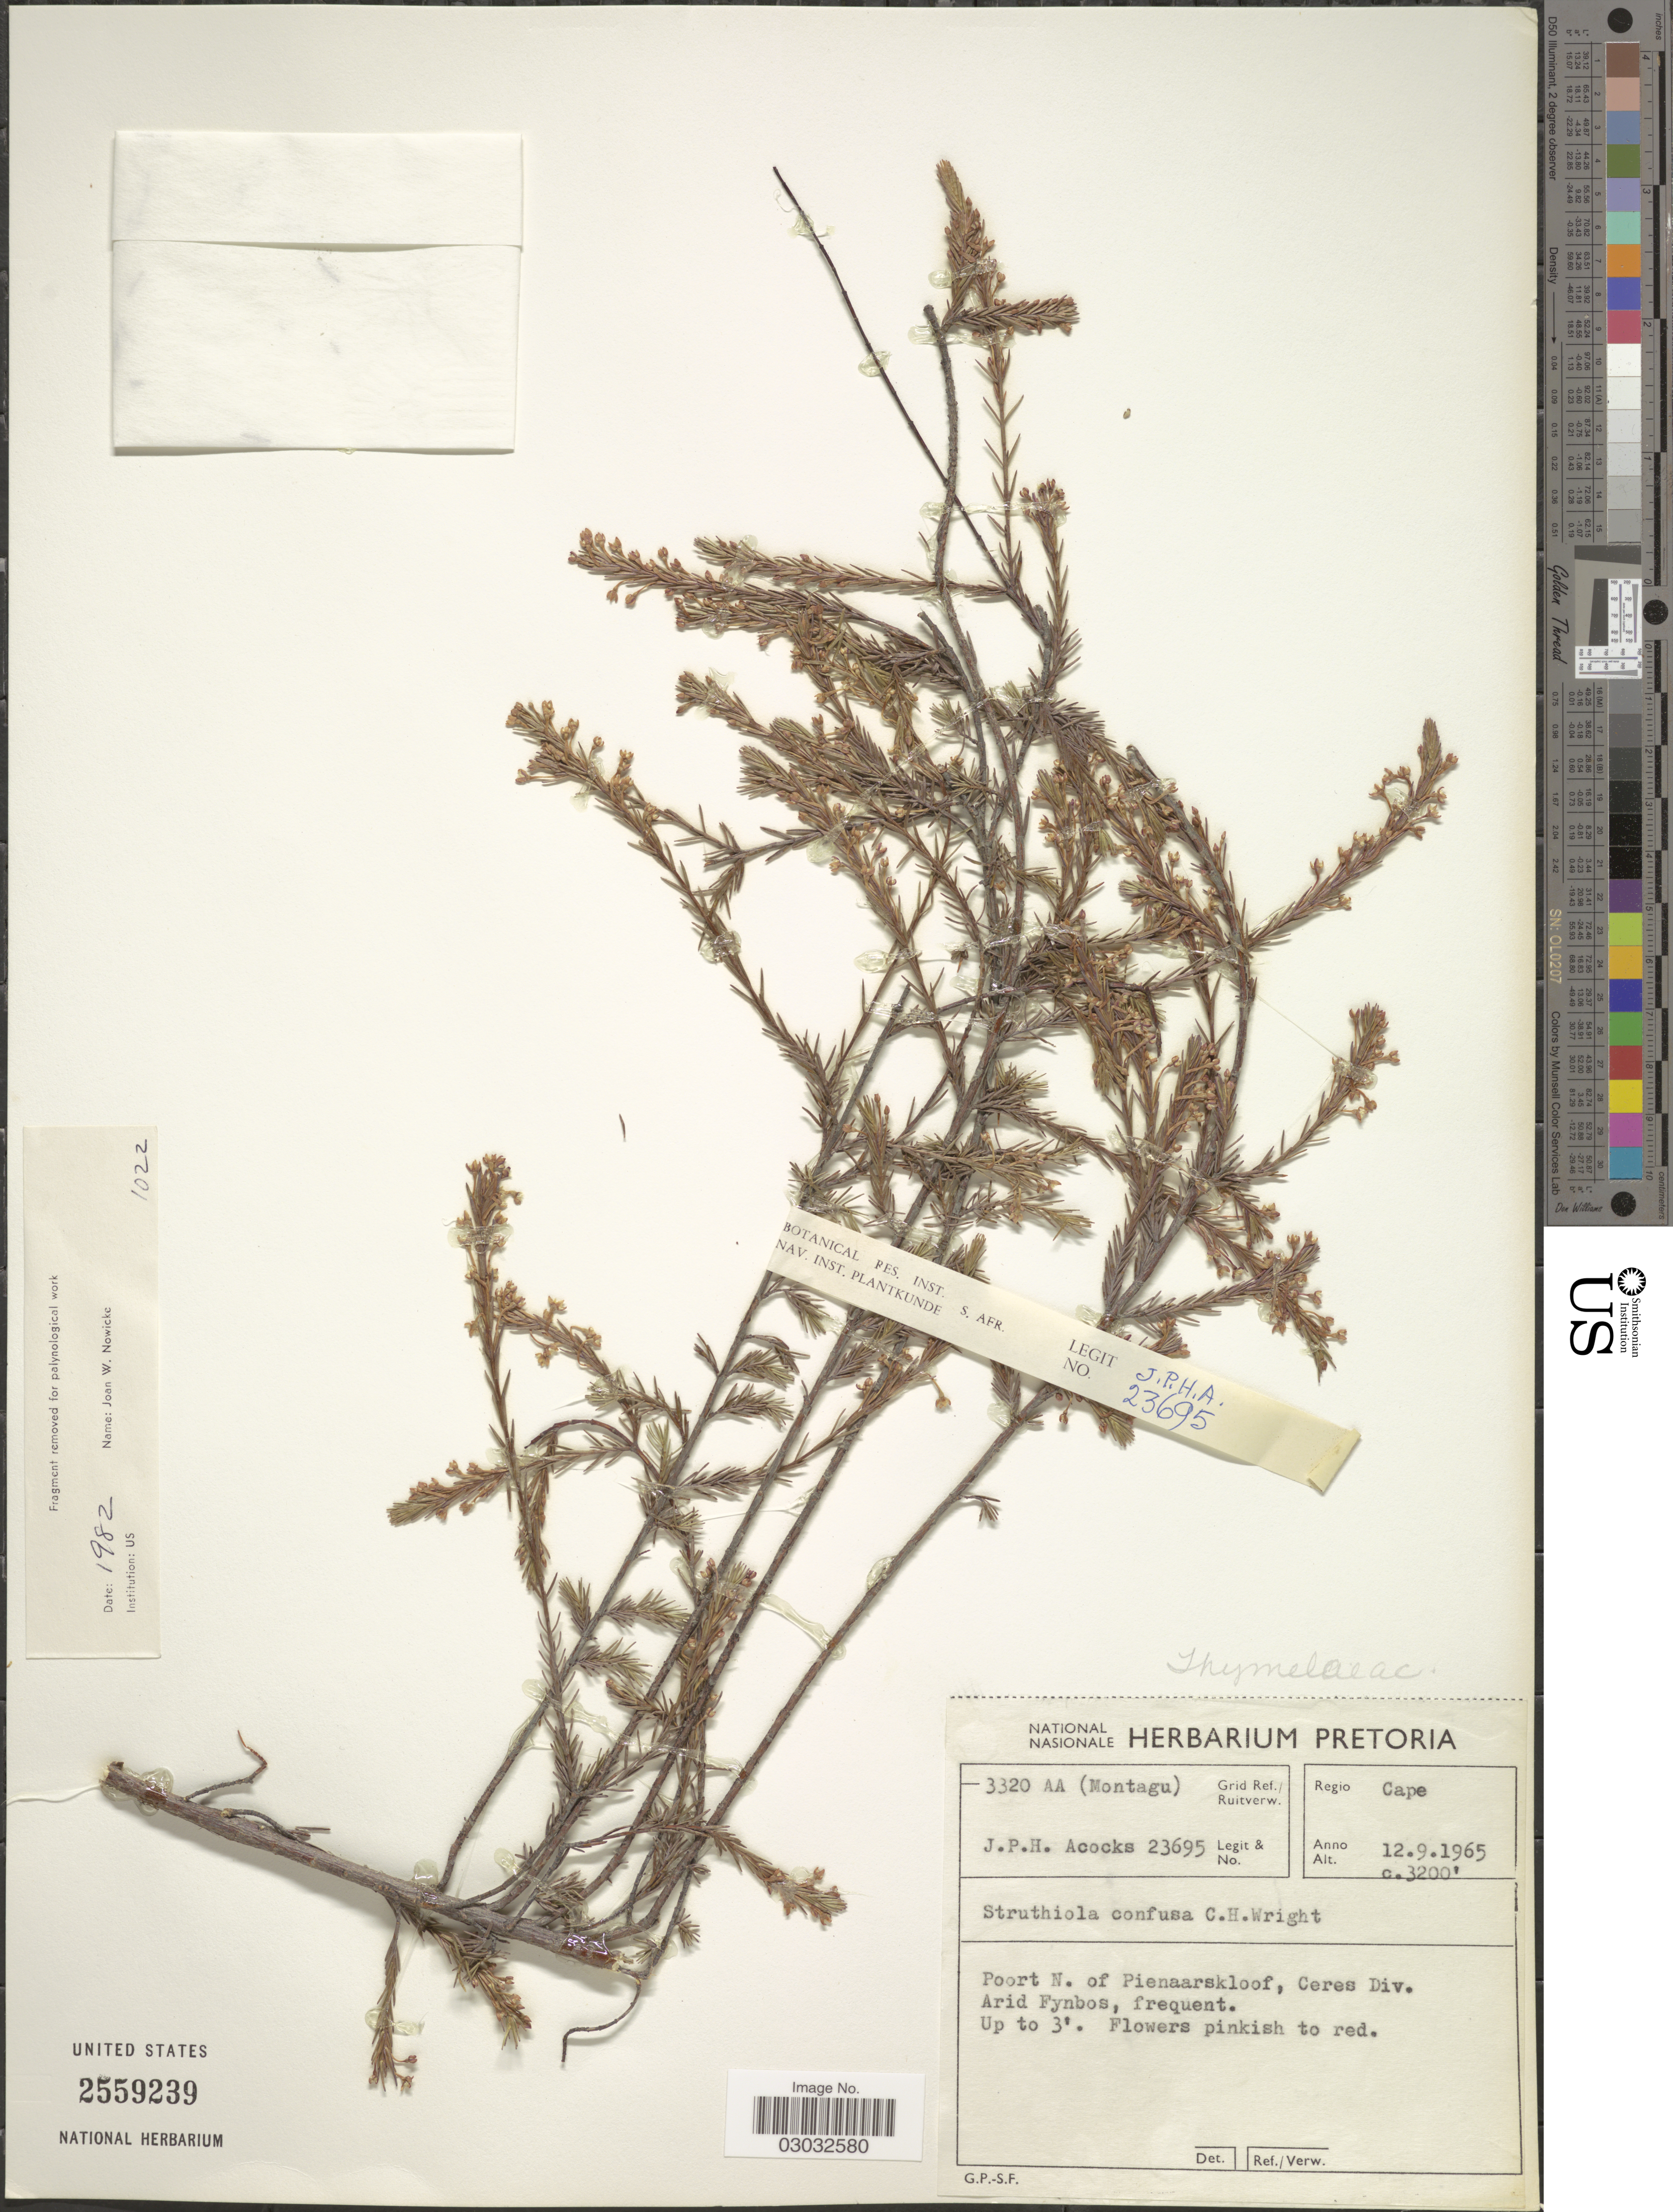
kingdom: Plantae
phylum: Tracheophyta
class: Magnoliopsida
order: Malvales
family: Thymelaeaceae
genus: Struthiola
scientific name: Struthiola confusa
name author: C.H. Wright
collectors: J. P. Acocks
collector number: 23695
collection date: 1965-09-12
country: South Africa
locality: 3320 AA (Montagu) Grid Ref./ Ruitverw. Regio Cape. Poort N. of Pienaarskloof, Ceres Div.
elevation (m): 975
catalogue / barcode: US 2559239